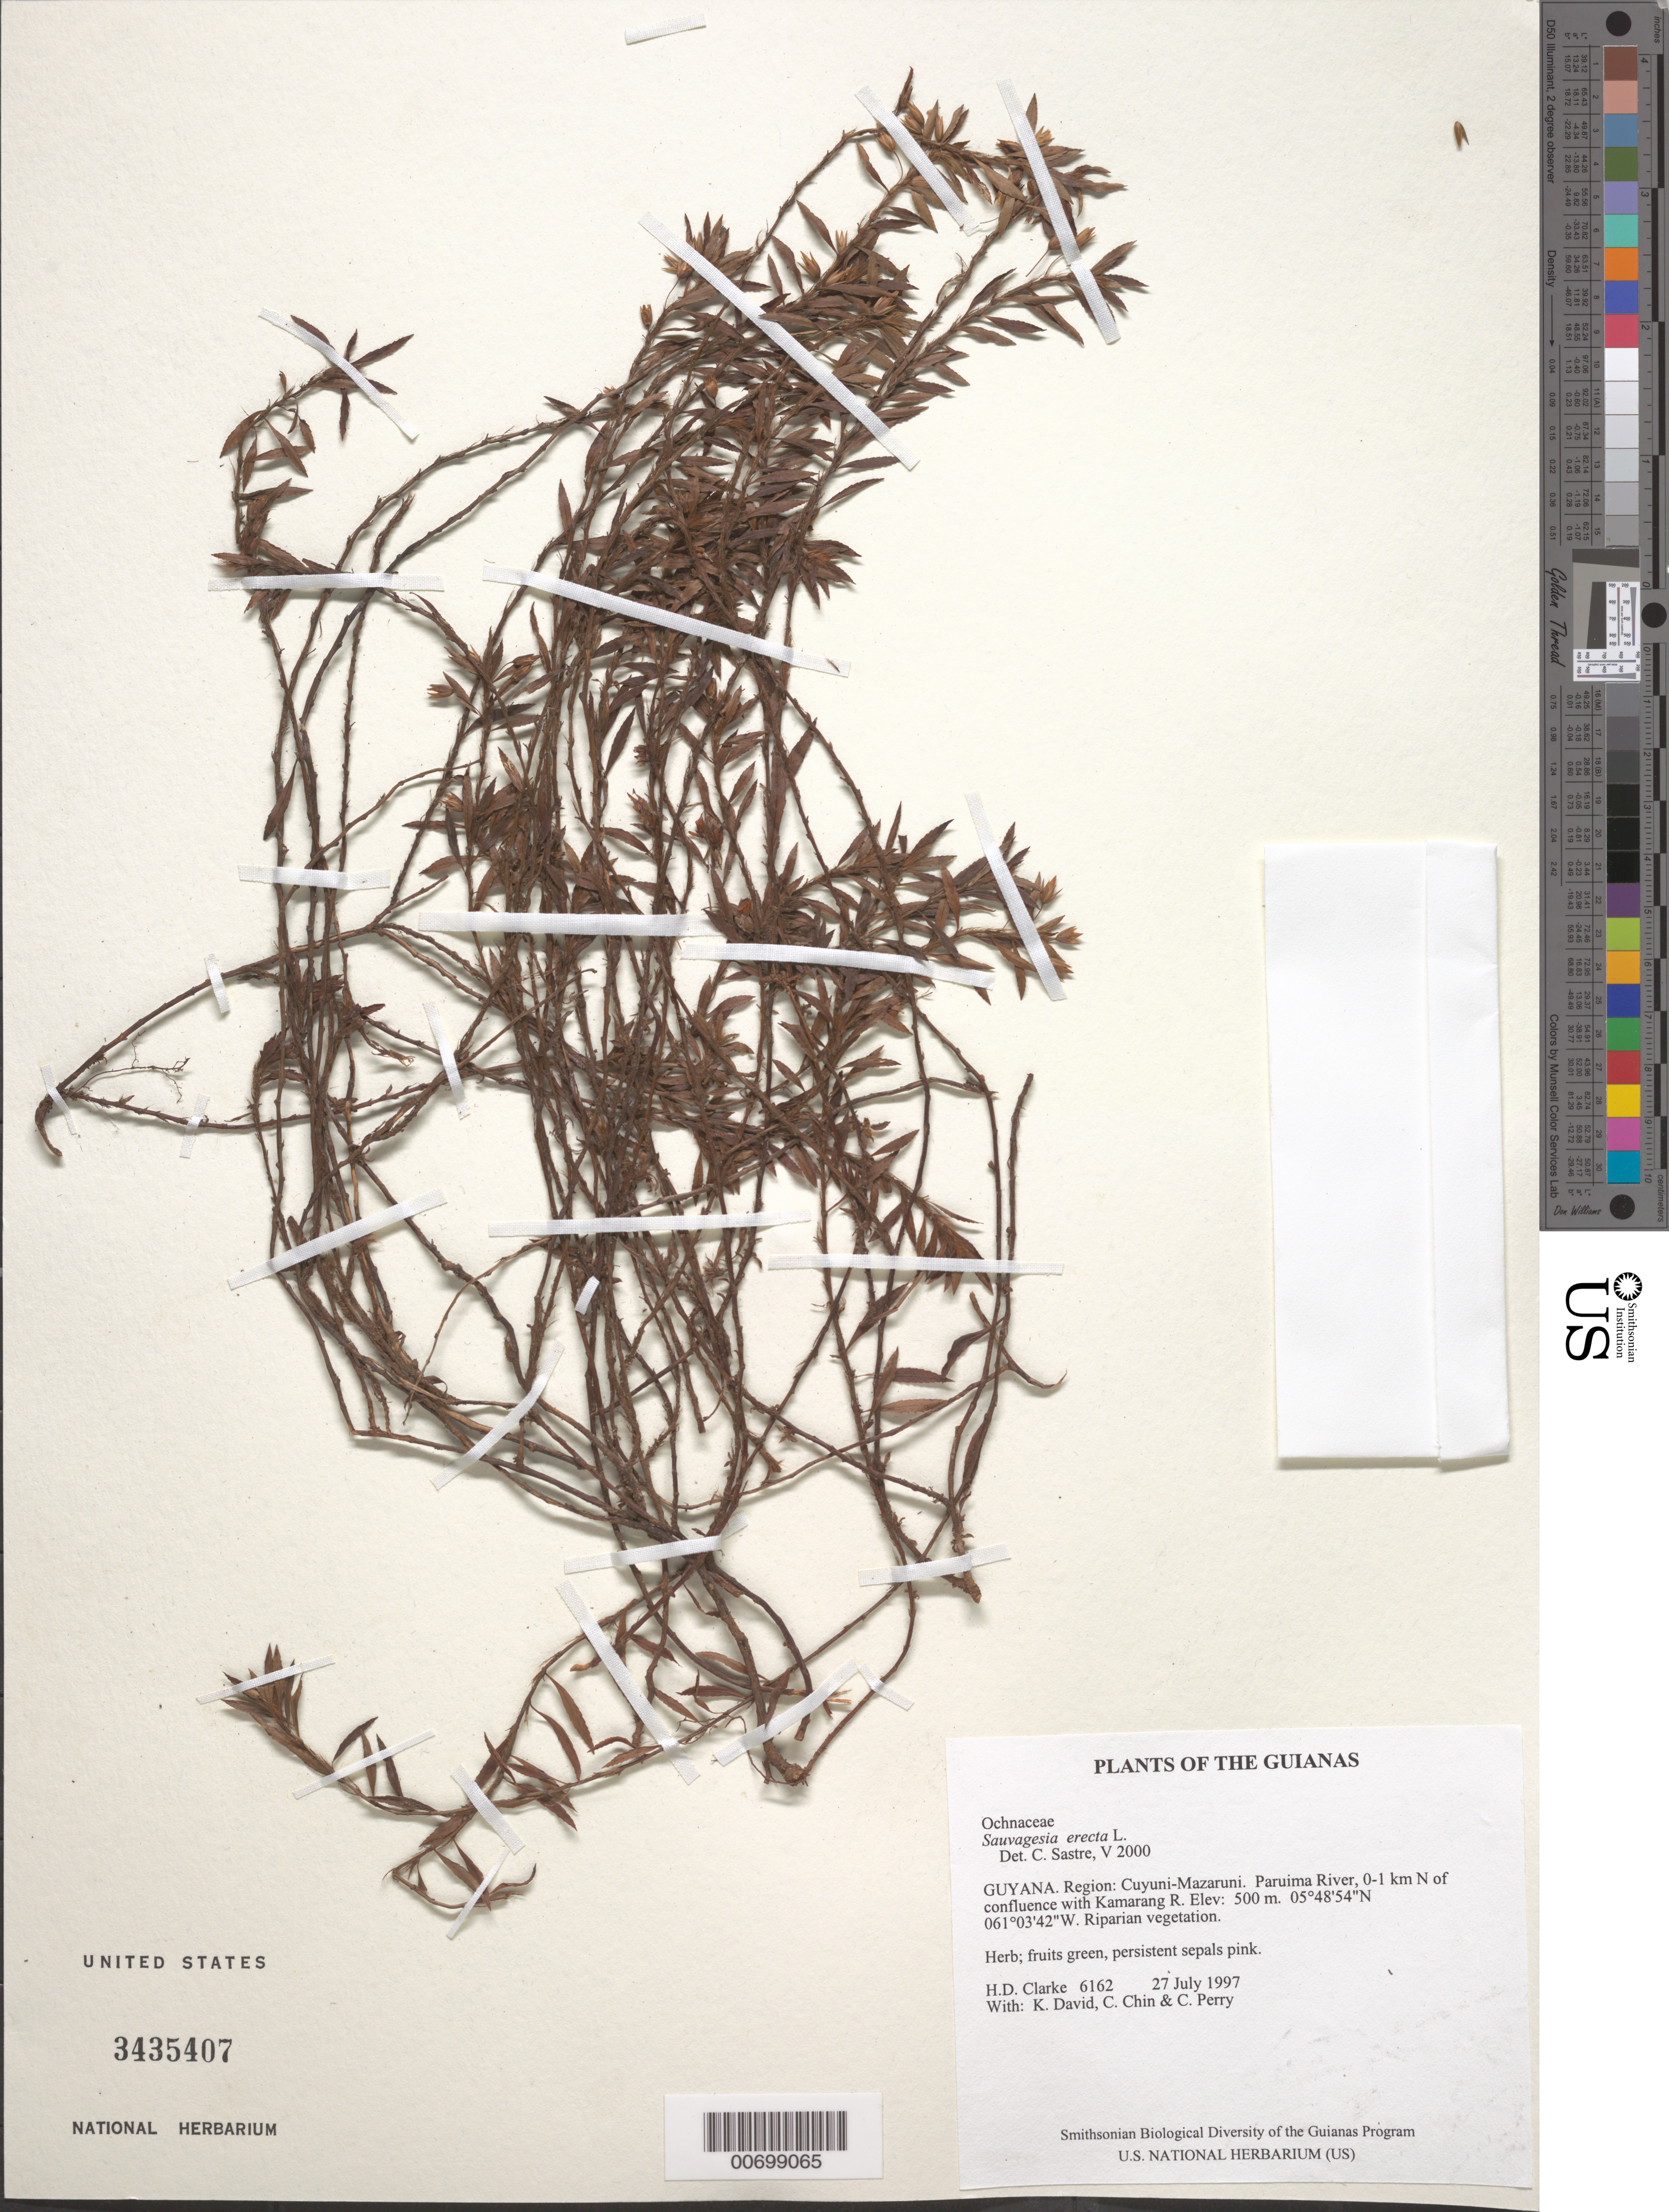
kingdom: Plantae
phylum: Tracheophyta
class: Magnoliopsida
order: Malpighiales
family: Ochnaceae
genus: Sauvagesia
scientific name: Sauvagesia erecta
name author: L.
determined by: Sastre, C. H. L.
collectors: H. D. Clarke, K. David, C. Chin & C. Perry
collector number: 6162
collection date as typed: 27 July 1997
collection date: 1997-07-27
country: Guyana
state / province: Cuyuni-Mazaruni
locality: Paruima River, 0-1 km N of confluence with Kamarang R.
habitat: Riparian vegetation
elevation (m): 500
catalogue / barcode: US 3435407